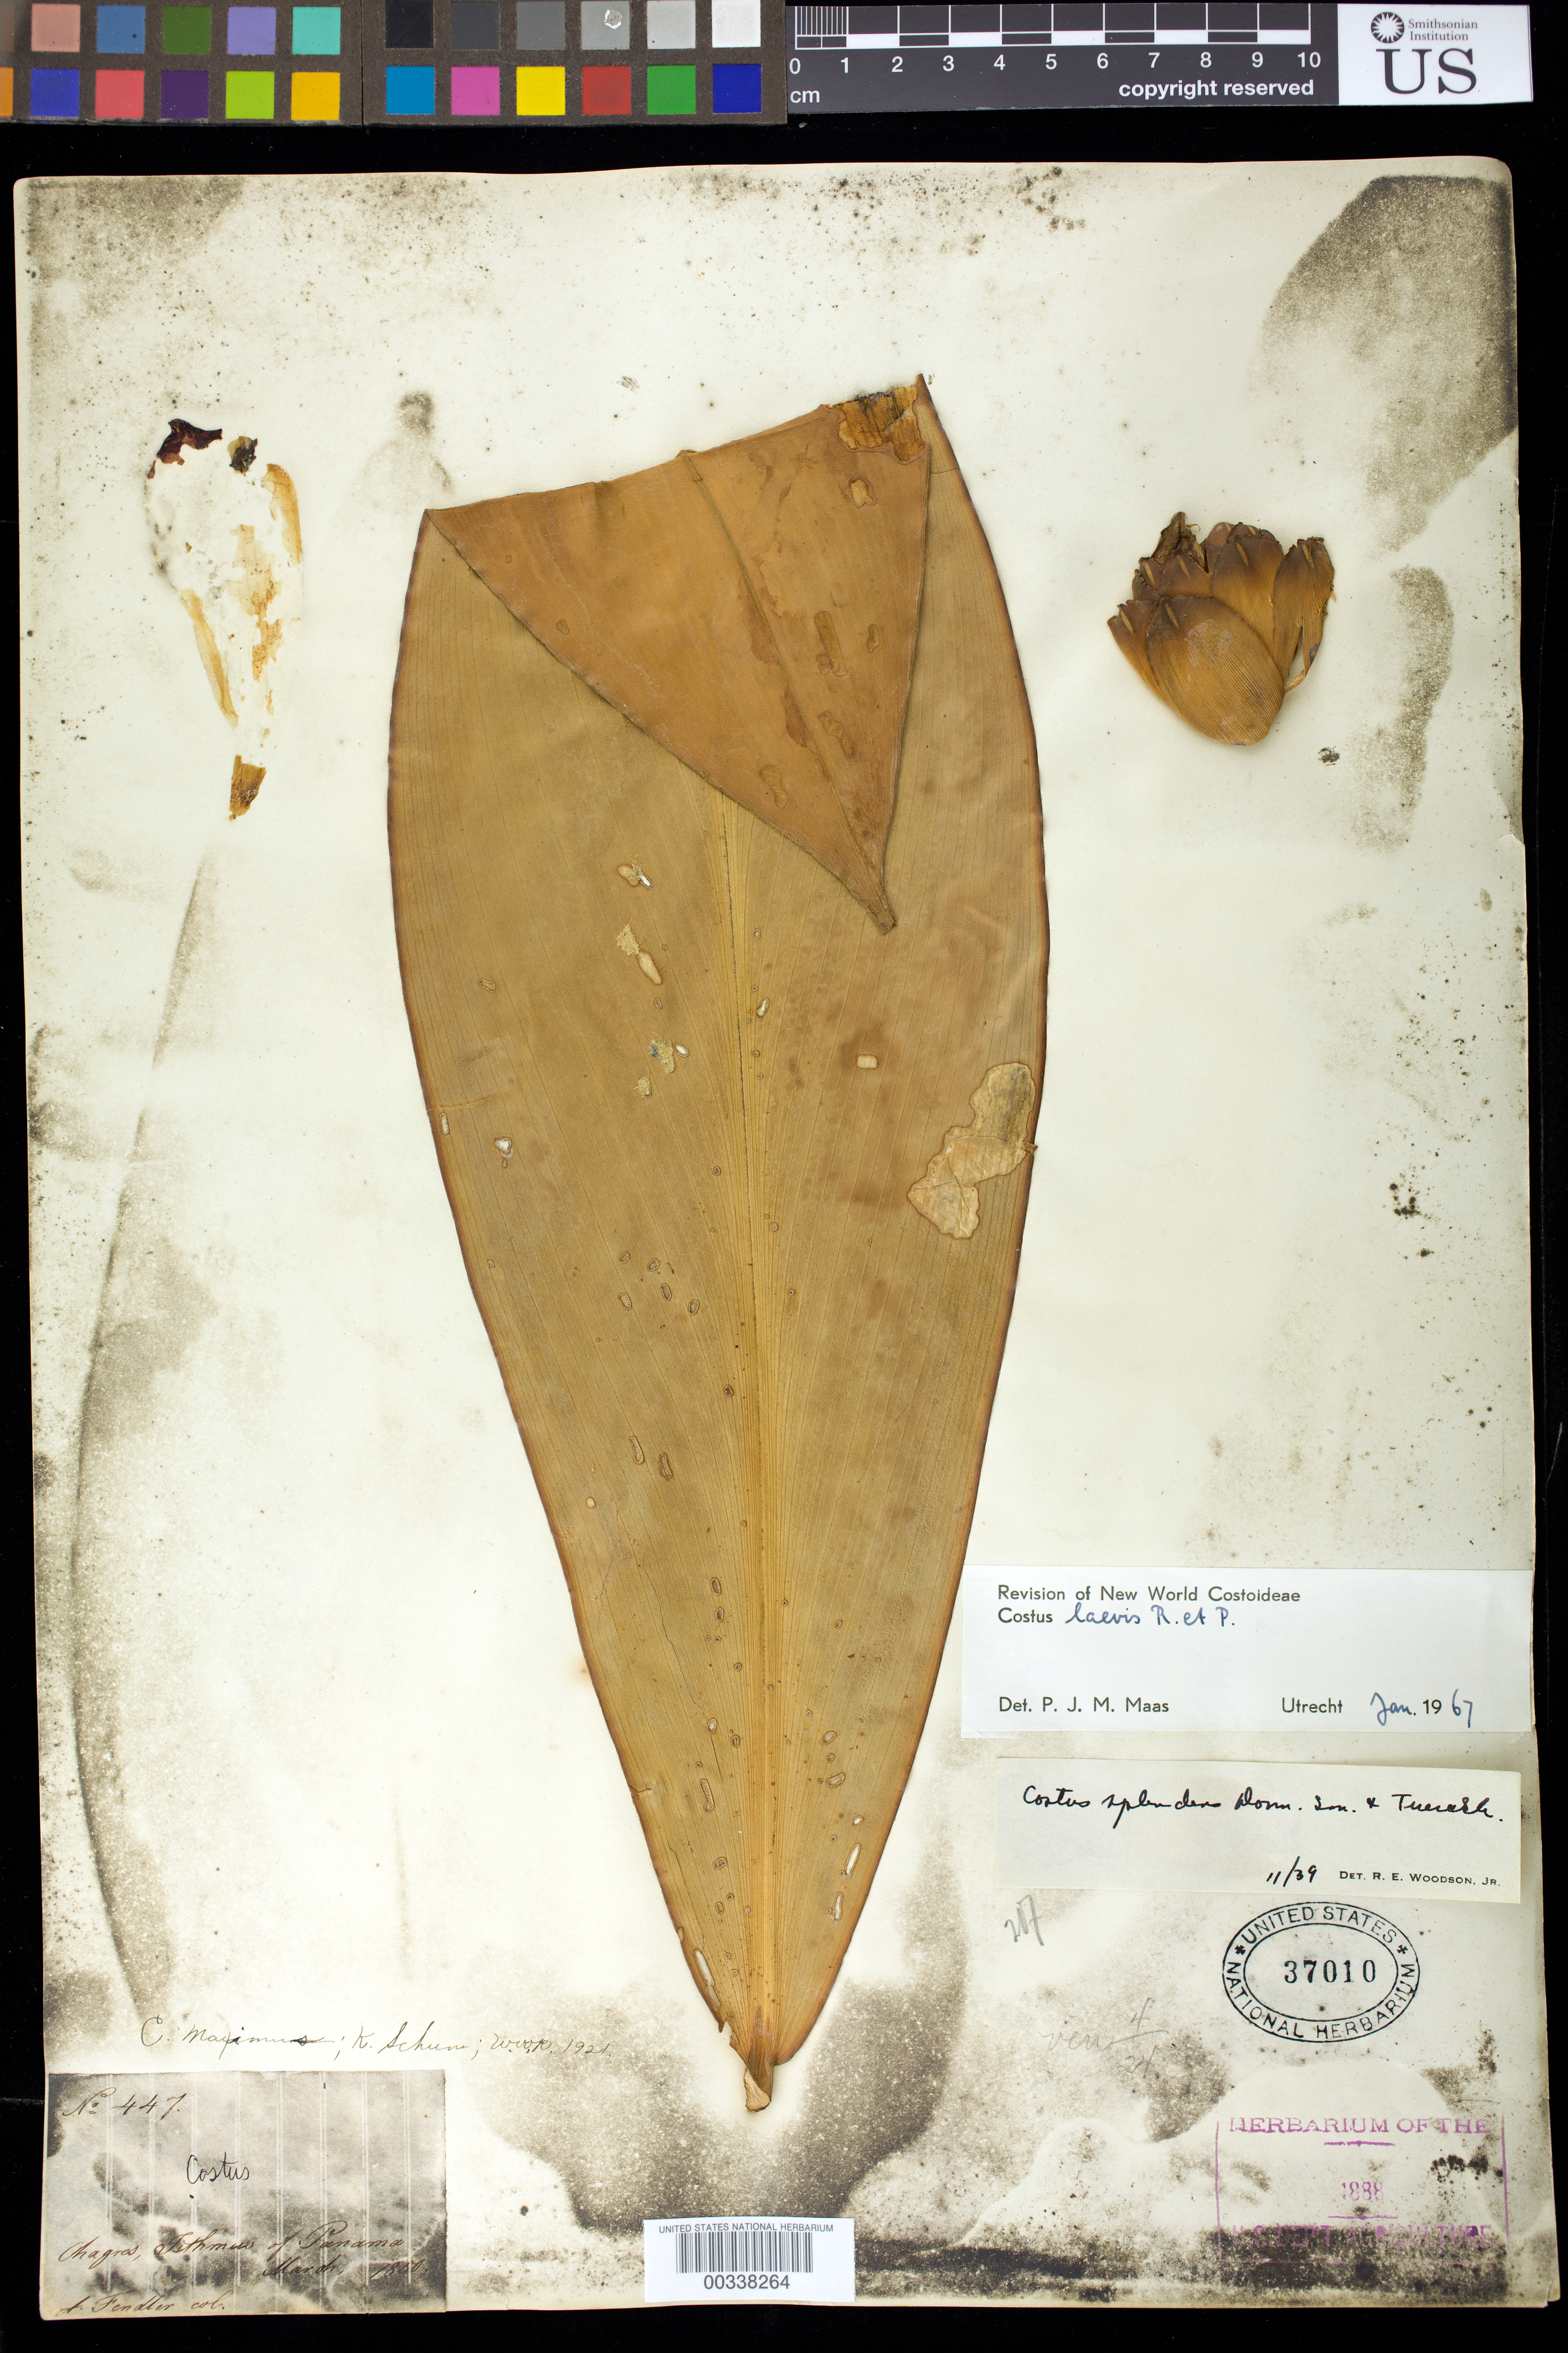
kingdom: Plantae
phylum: Tracheophyta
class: Liliopsida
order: Zingiberales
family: Costaceae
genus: Costus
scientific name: Costus laevis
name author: Ruiz & Pav.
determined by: Maas, Paul J. M.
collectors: A. Fendler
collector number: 447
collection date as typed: Mar 1850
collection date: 1850-03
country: Panama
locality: Chargres, Isthmus of Panama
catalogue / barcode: US 37010